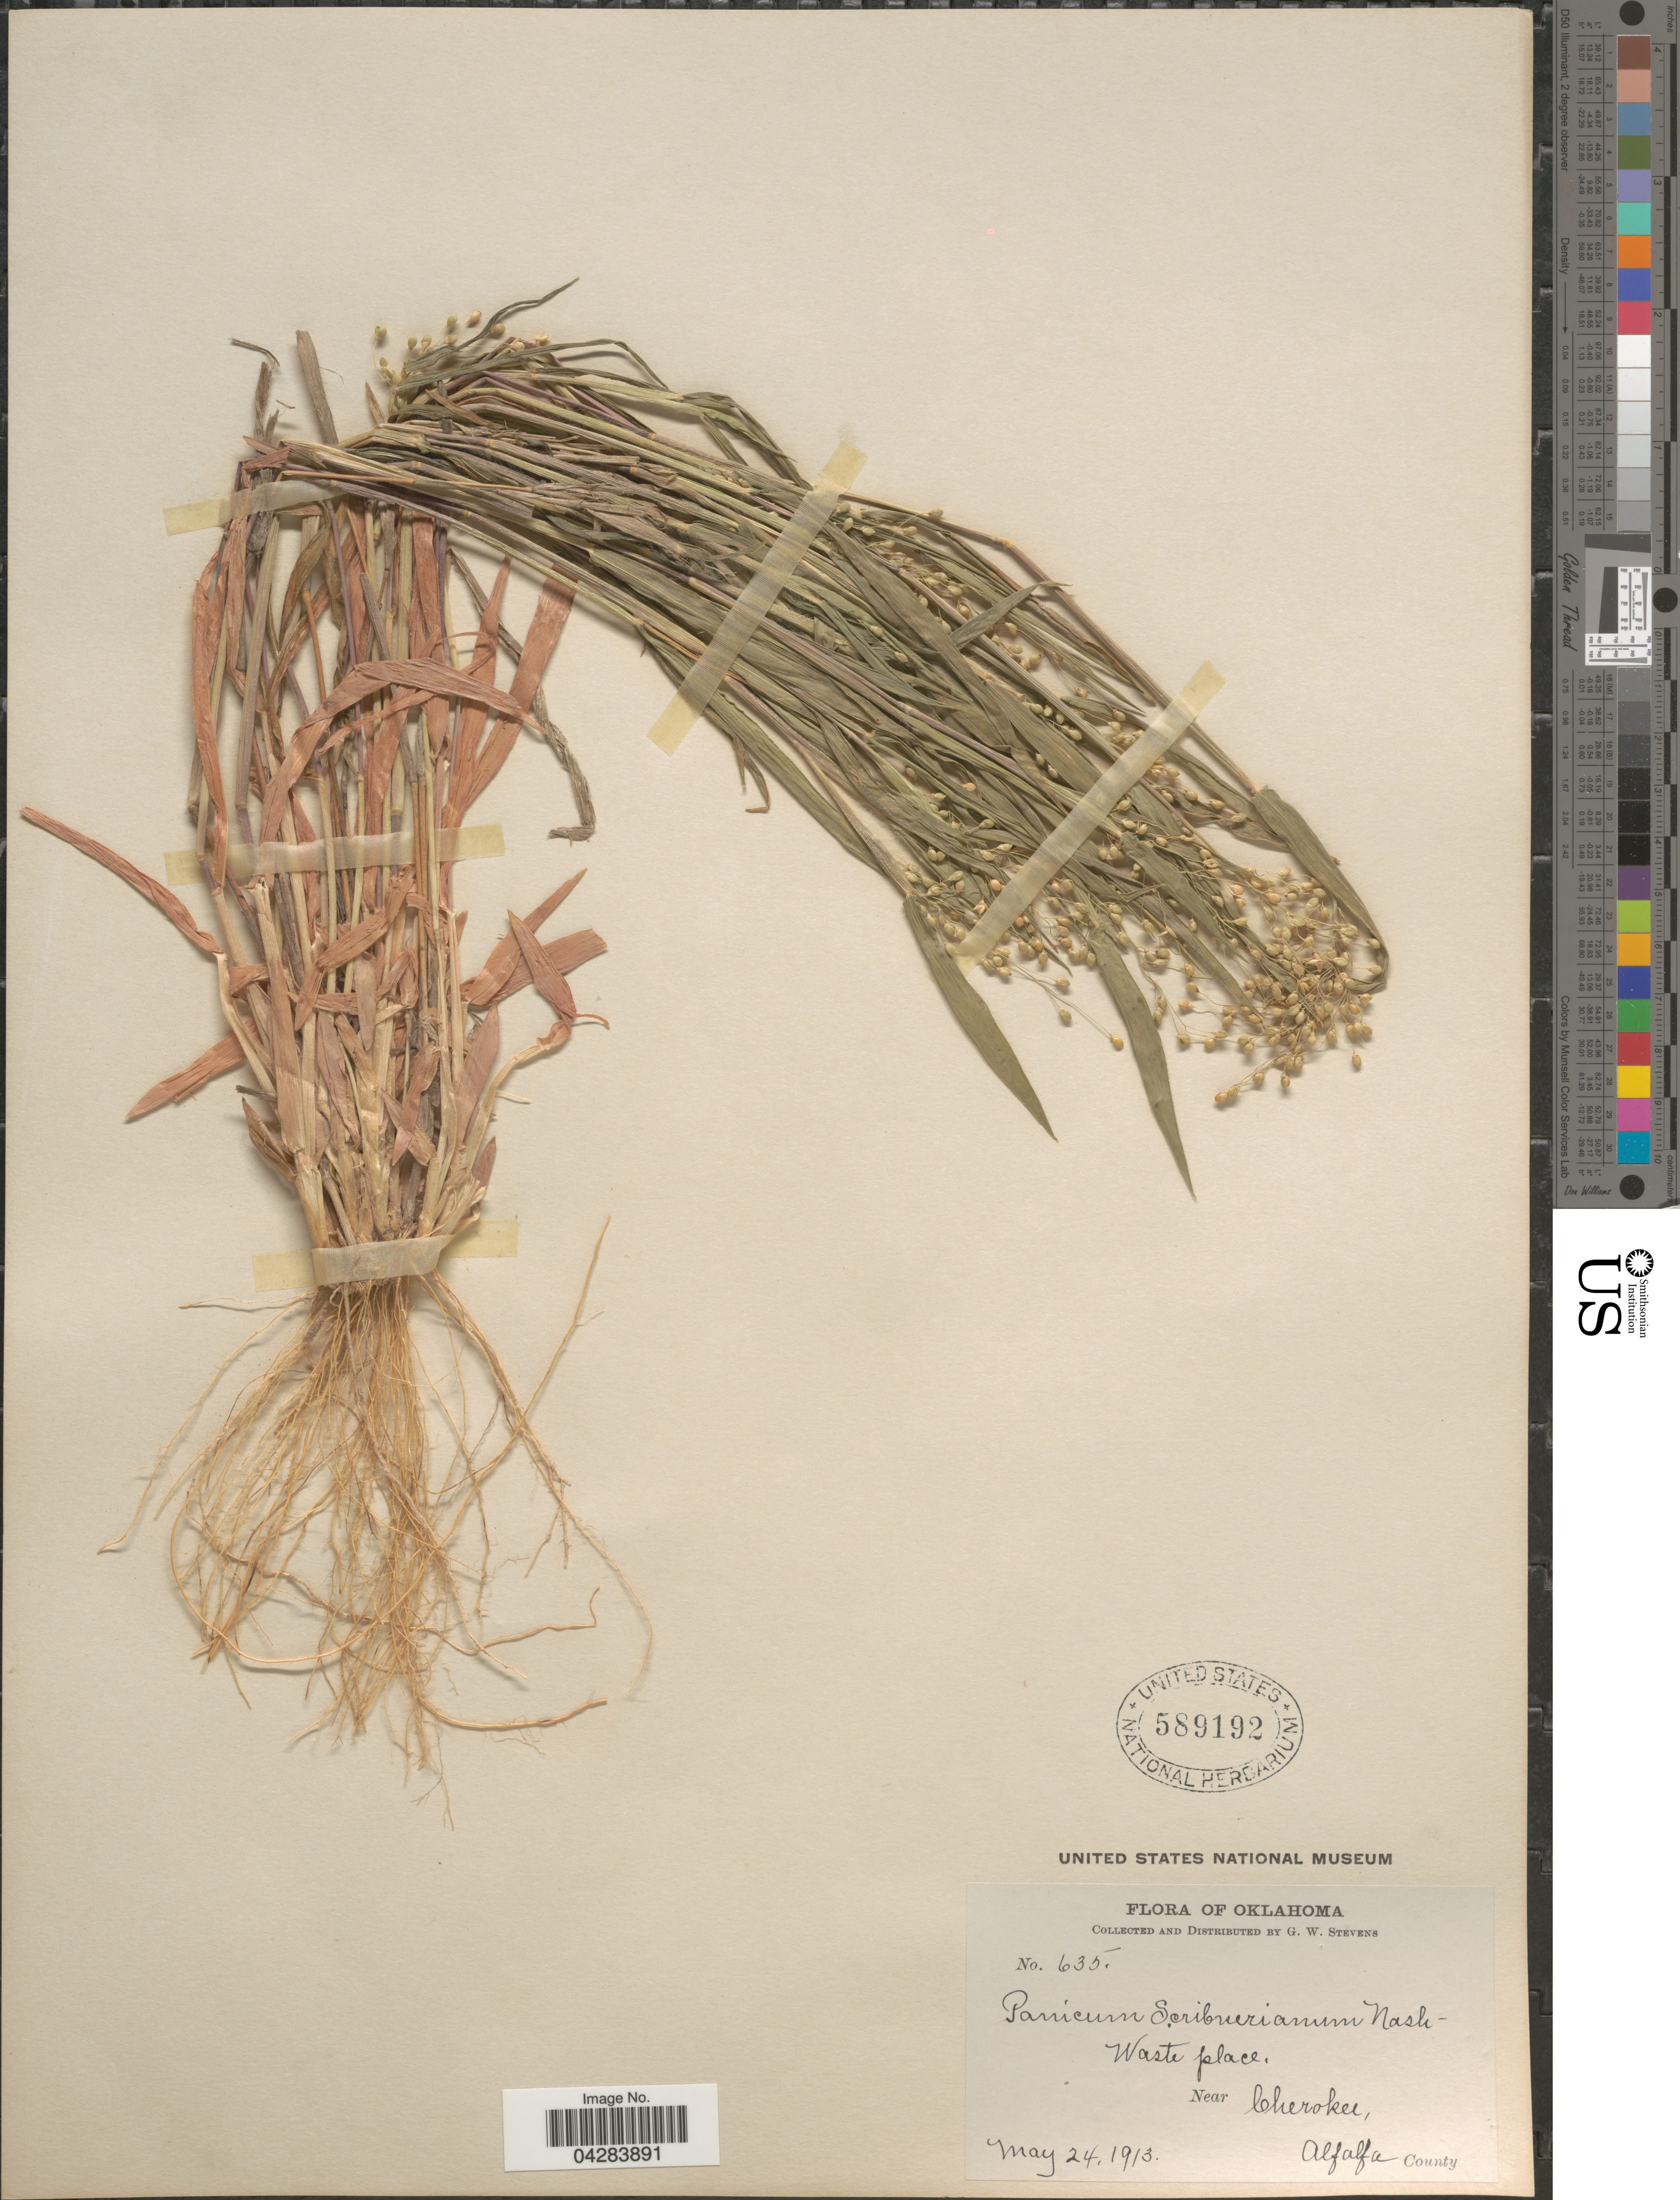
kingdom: Plantae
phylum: Tracheophyta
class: Liliopsida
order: Poales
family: Poaceae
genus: Dichanthelium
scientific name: Dichanthelium oligosanthes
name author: (Schult.) Gould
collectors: G. W. Stevens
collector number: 635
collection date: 1913-05-24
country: United States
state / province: Oklahoma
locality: Waste place, Near Cherokee, Alfalfa County.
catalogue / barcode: US 589192